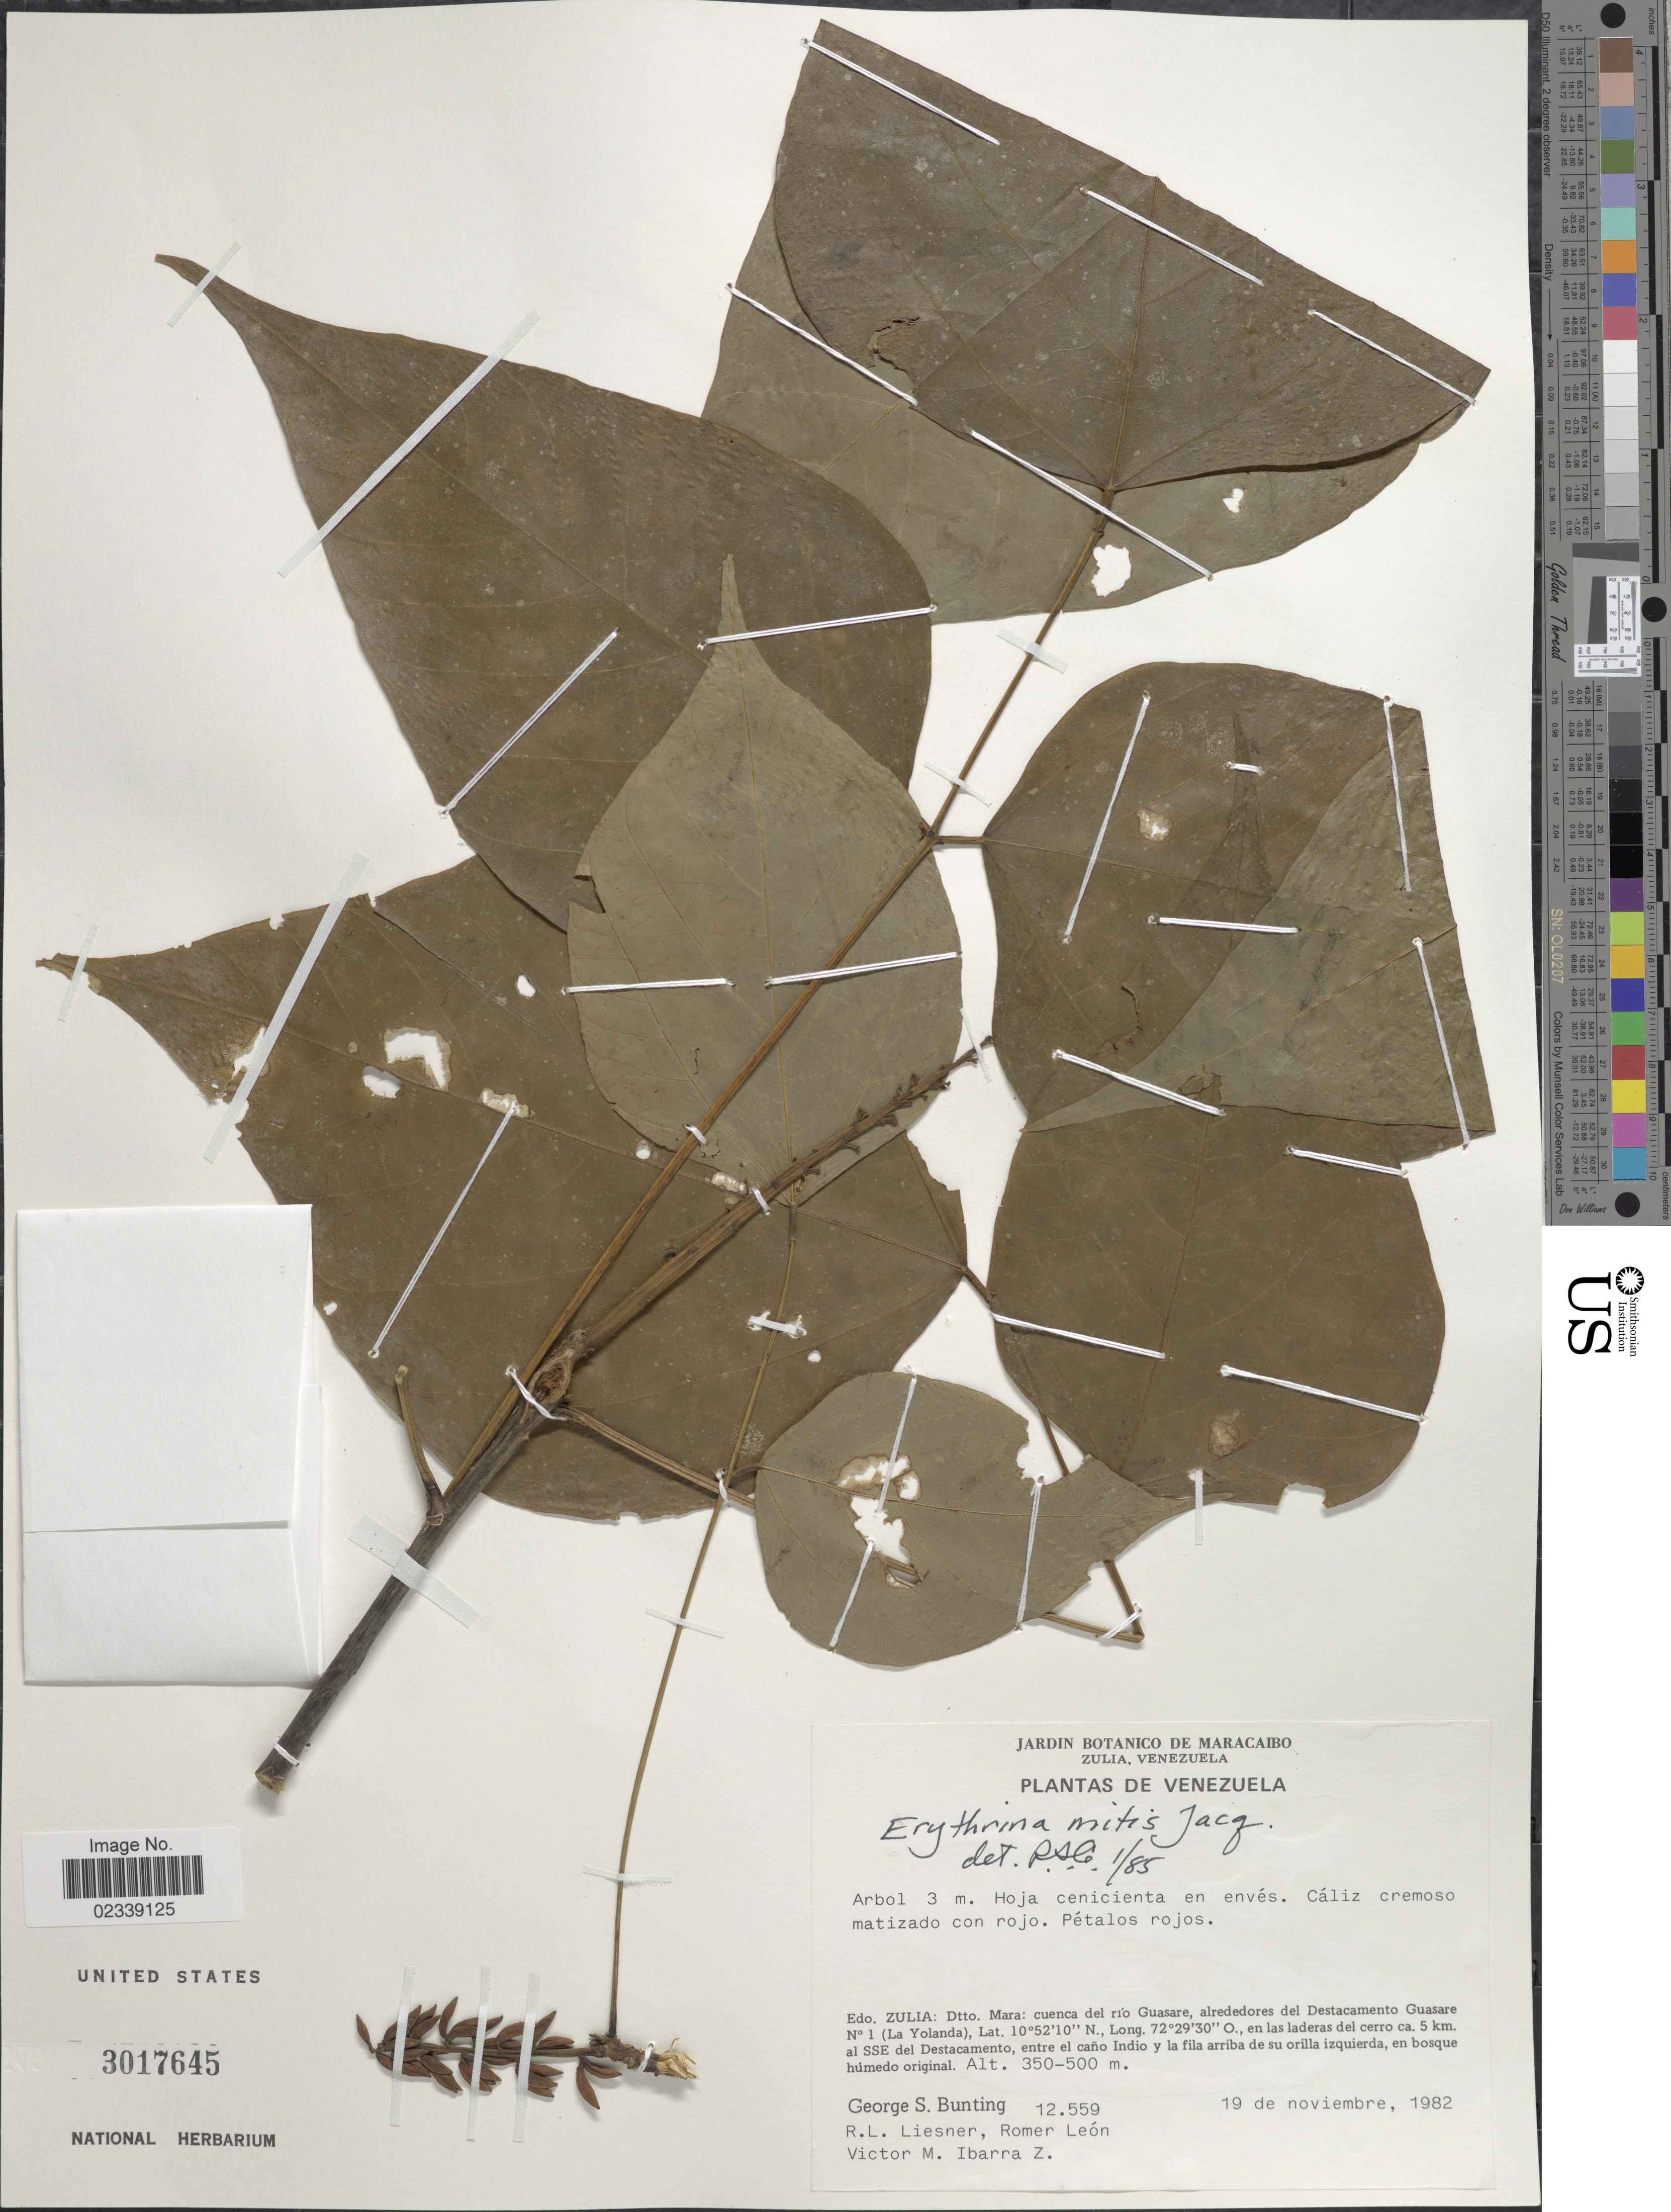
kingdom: Plantae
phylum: Tracheophyta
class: Magnoliopsida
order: Fabales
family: Fabaceae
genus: Erythrina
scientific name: Erythrina mitis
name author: Jacq.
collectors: G. S. Bunting, R. L. Liesner, R. León & V. Ibarra Z.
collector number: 12559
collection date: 1982-11-19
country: Venezuela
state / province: Zulia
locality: Dtto. Mara, cuenca del Rio Guasare, alrededores del Destacamento Guasare N01 (La Yolanda), en las laderas del cerro ca 5 km al SSE del Destacamento, entre el cano Indio y la fila arriba de su orilla izquierda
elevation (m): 350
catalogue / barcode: US 3017645